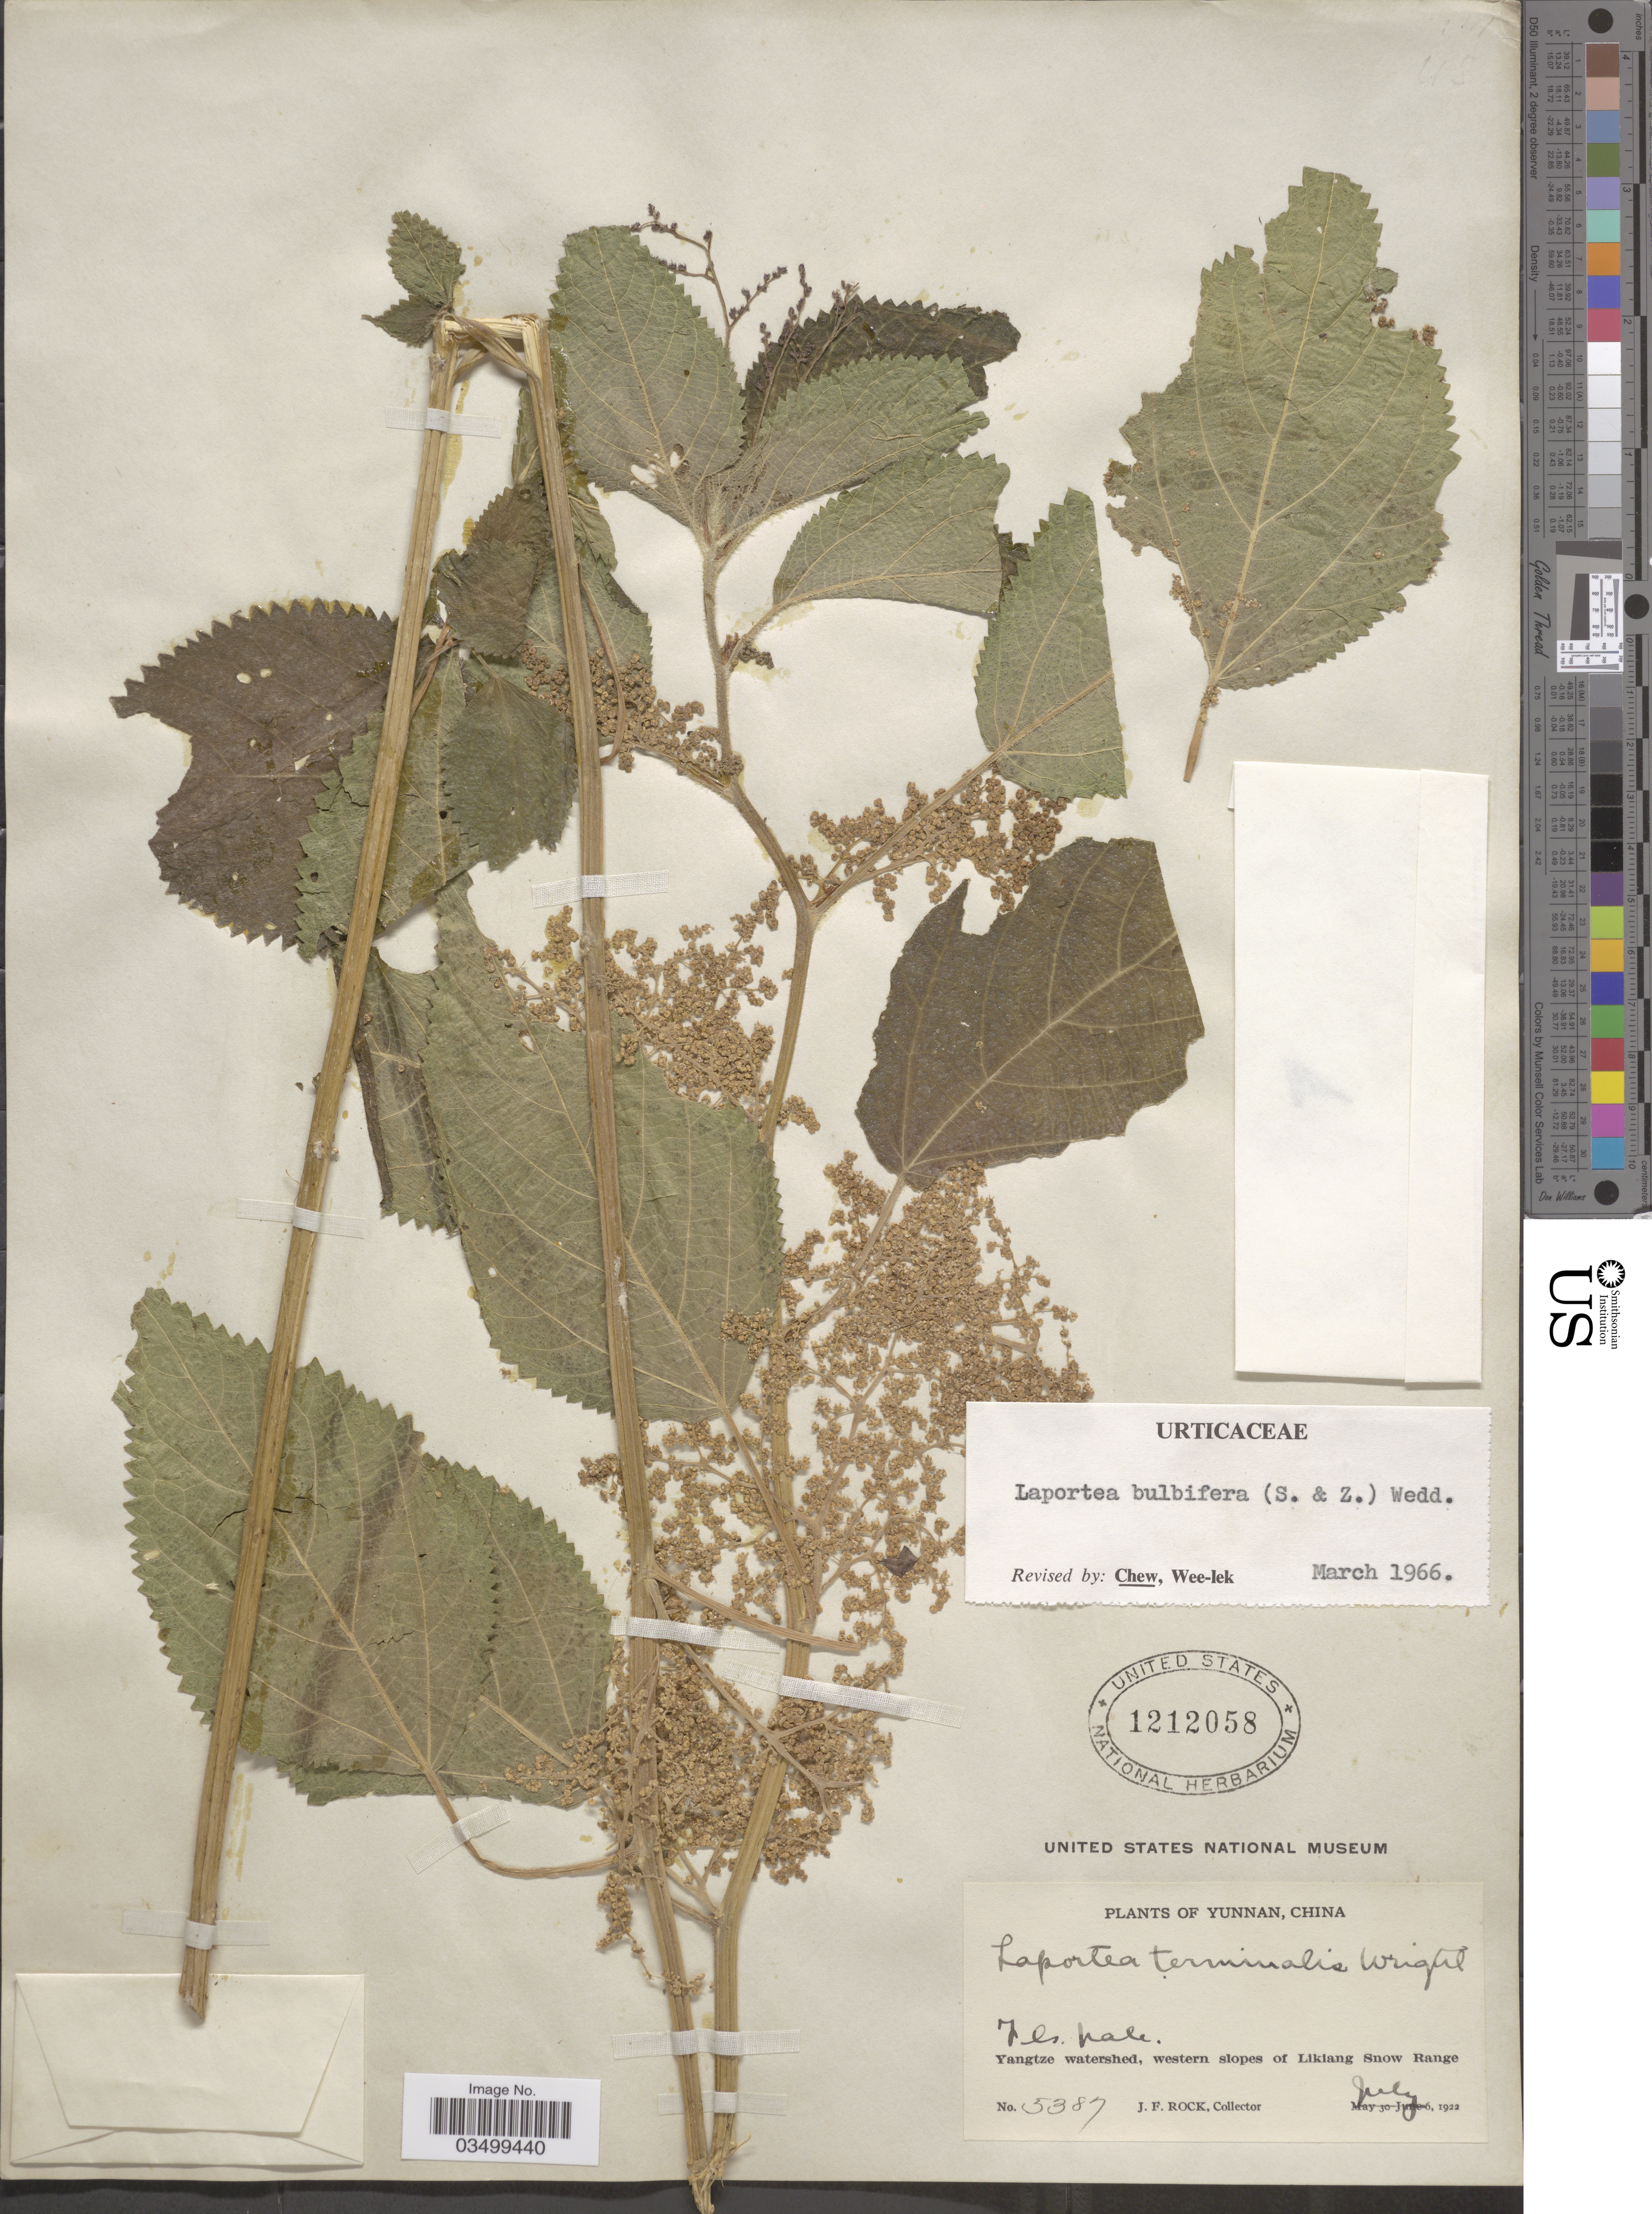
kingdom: Plantae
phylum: Tracheophyta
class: Magnoliopsida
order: Rosales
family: Urticaceae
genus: Laportea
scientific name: Laportea bulbifera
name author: (Siebold & Zucc.) Wedd.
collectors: J. Rock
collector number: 5387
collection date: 1922-07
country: China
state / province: Yunnan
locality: Yangtze watershed, western slopes of Likiang Snow Range.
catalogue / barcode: US 1212058